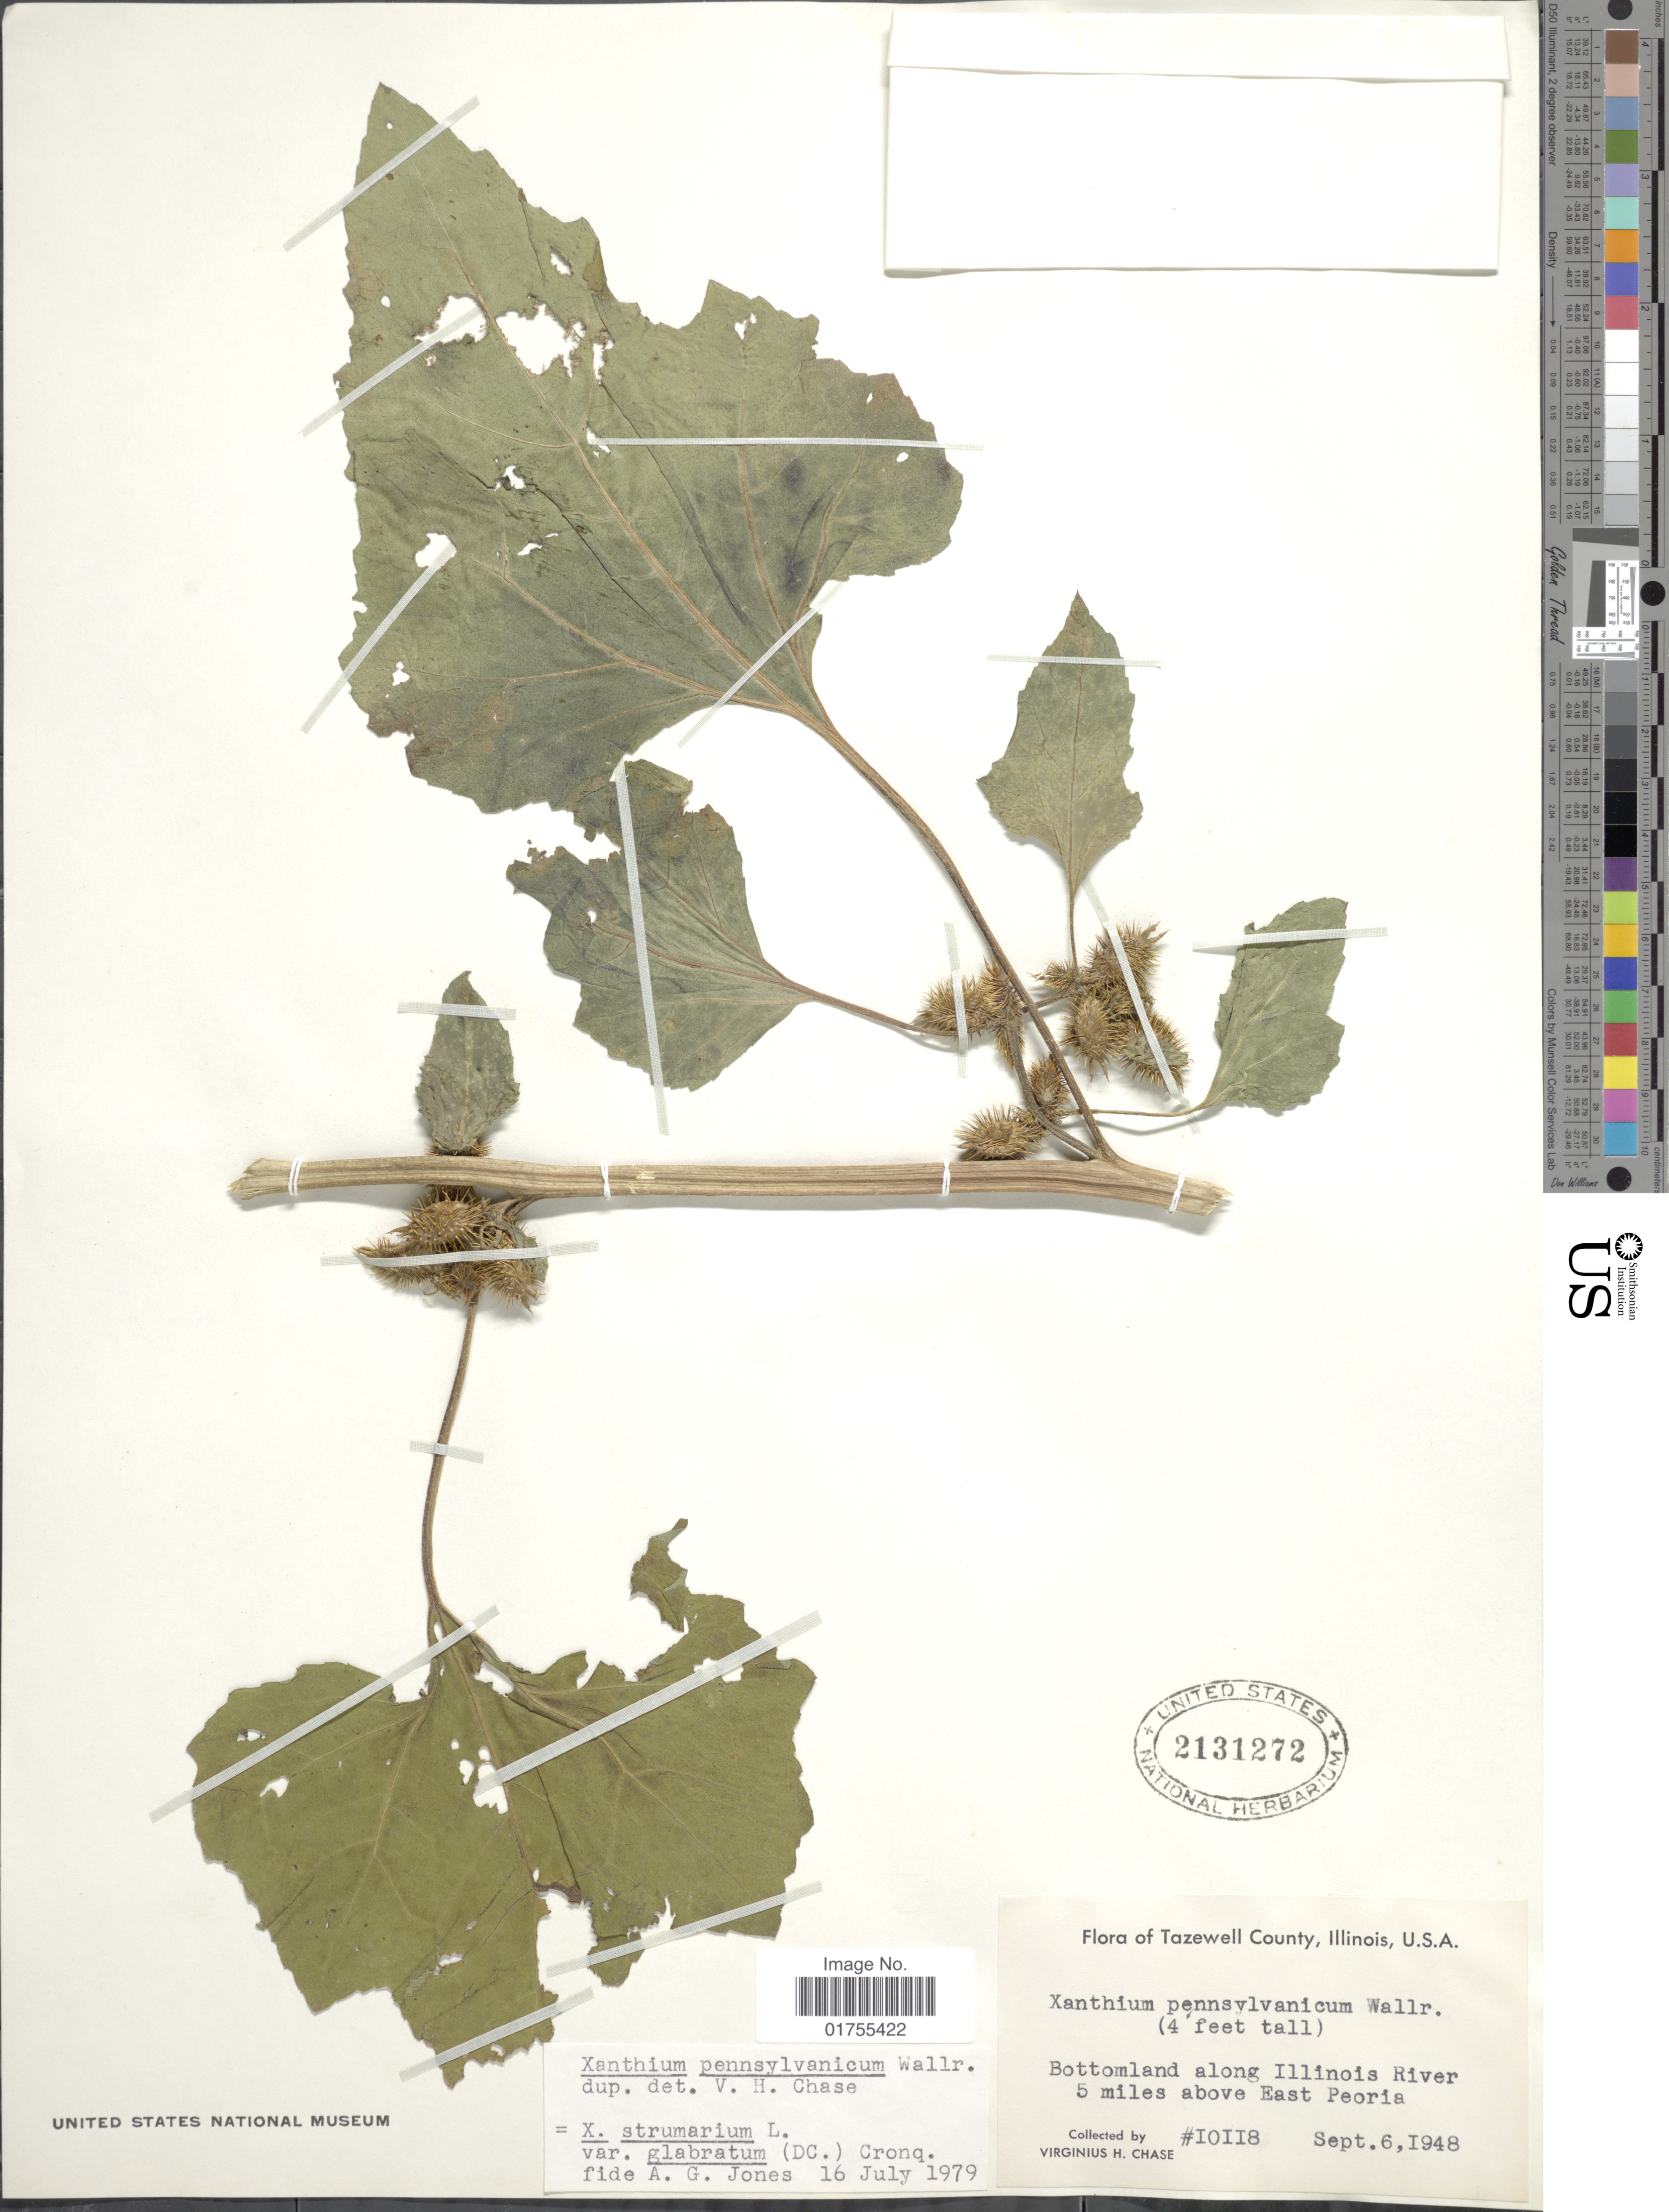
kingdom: Plantae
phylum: Tracheophyta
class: Magnoliopsida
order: Asterales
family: Asteraceae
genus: Xanthium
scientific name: Xanthium strumarium var. glabratum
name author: Mill.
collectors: V. H. Chase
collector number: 10118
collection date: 1948-09-06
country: United States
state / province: Illinois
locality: Tazewell County, Bottomland along Illinois River, 5 miles above East Peoria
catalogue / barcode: US 2131272